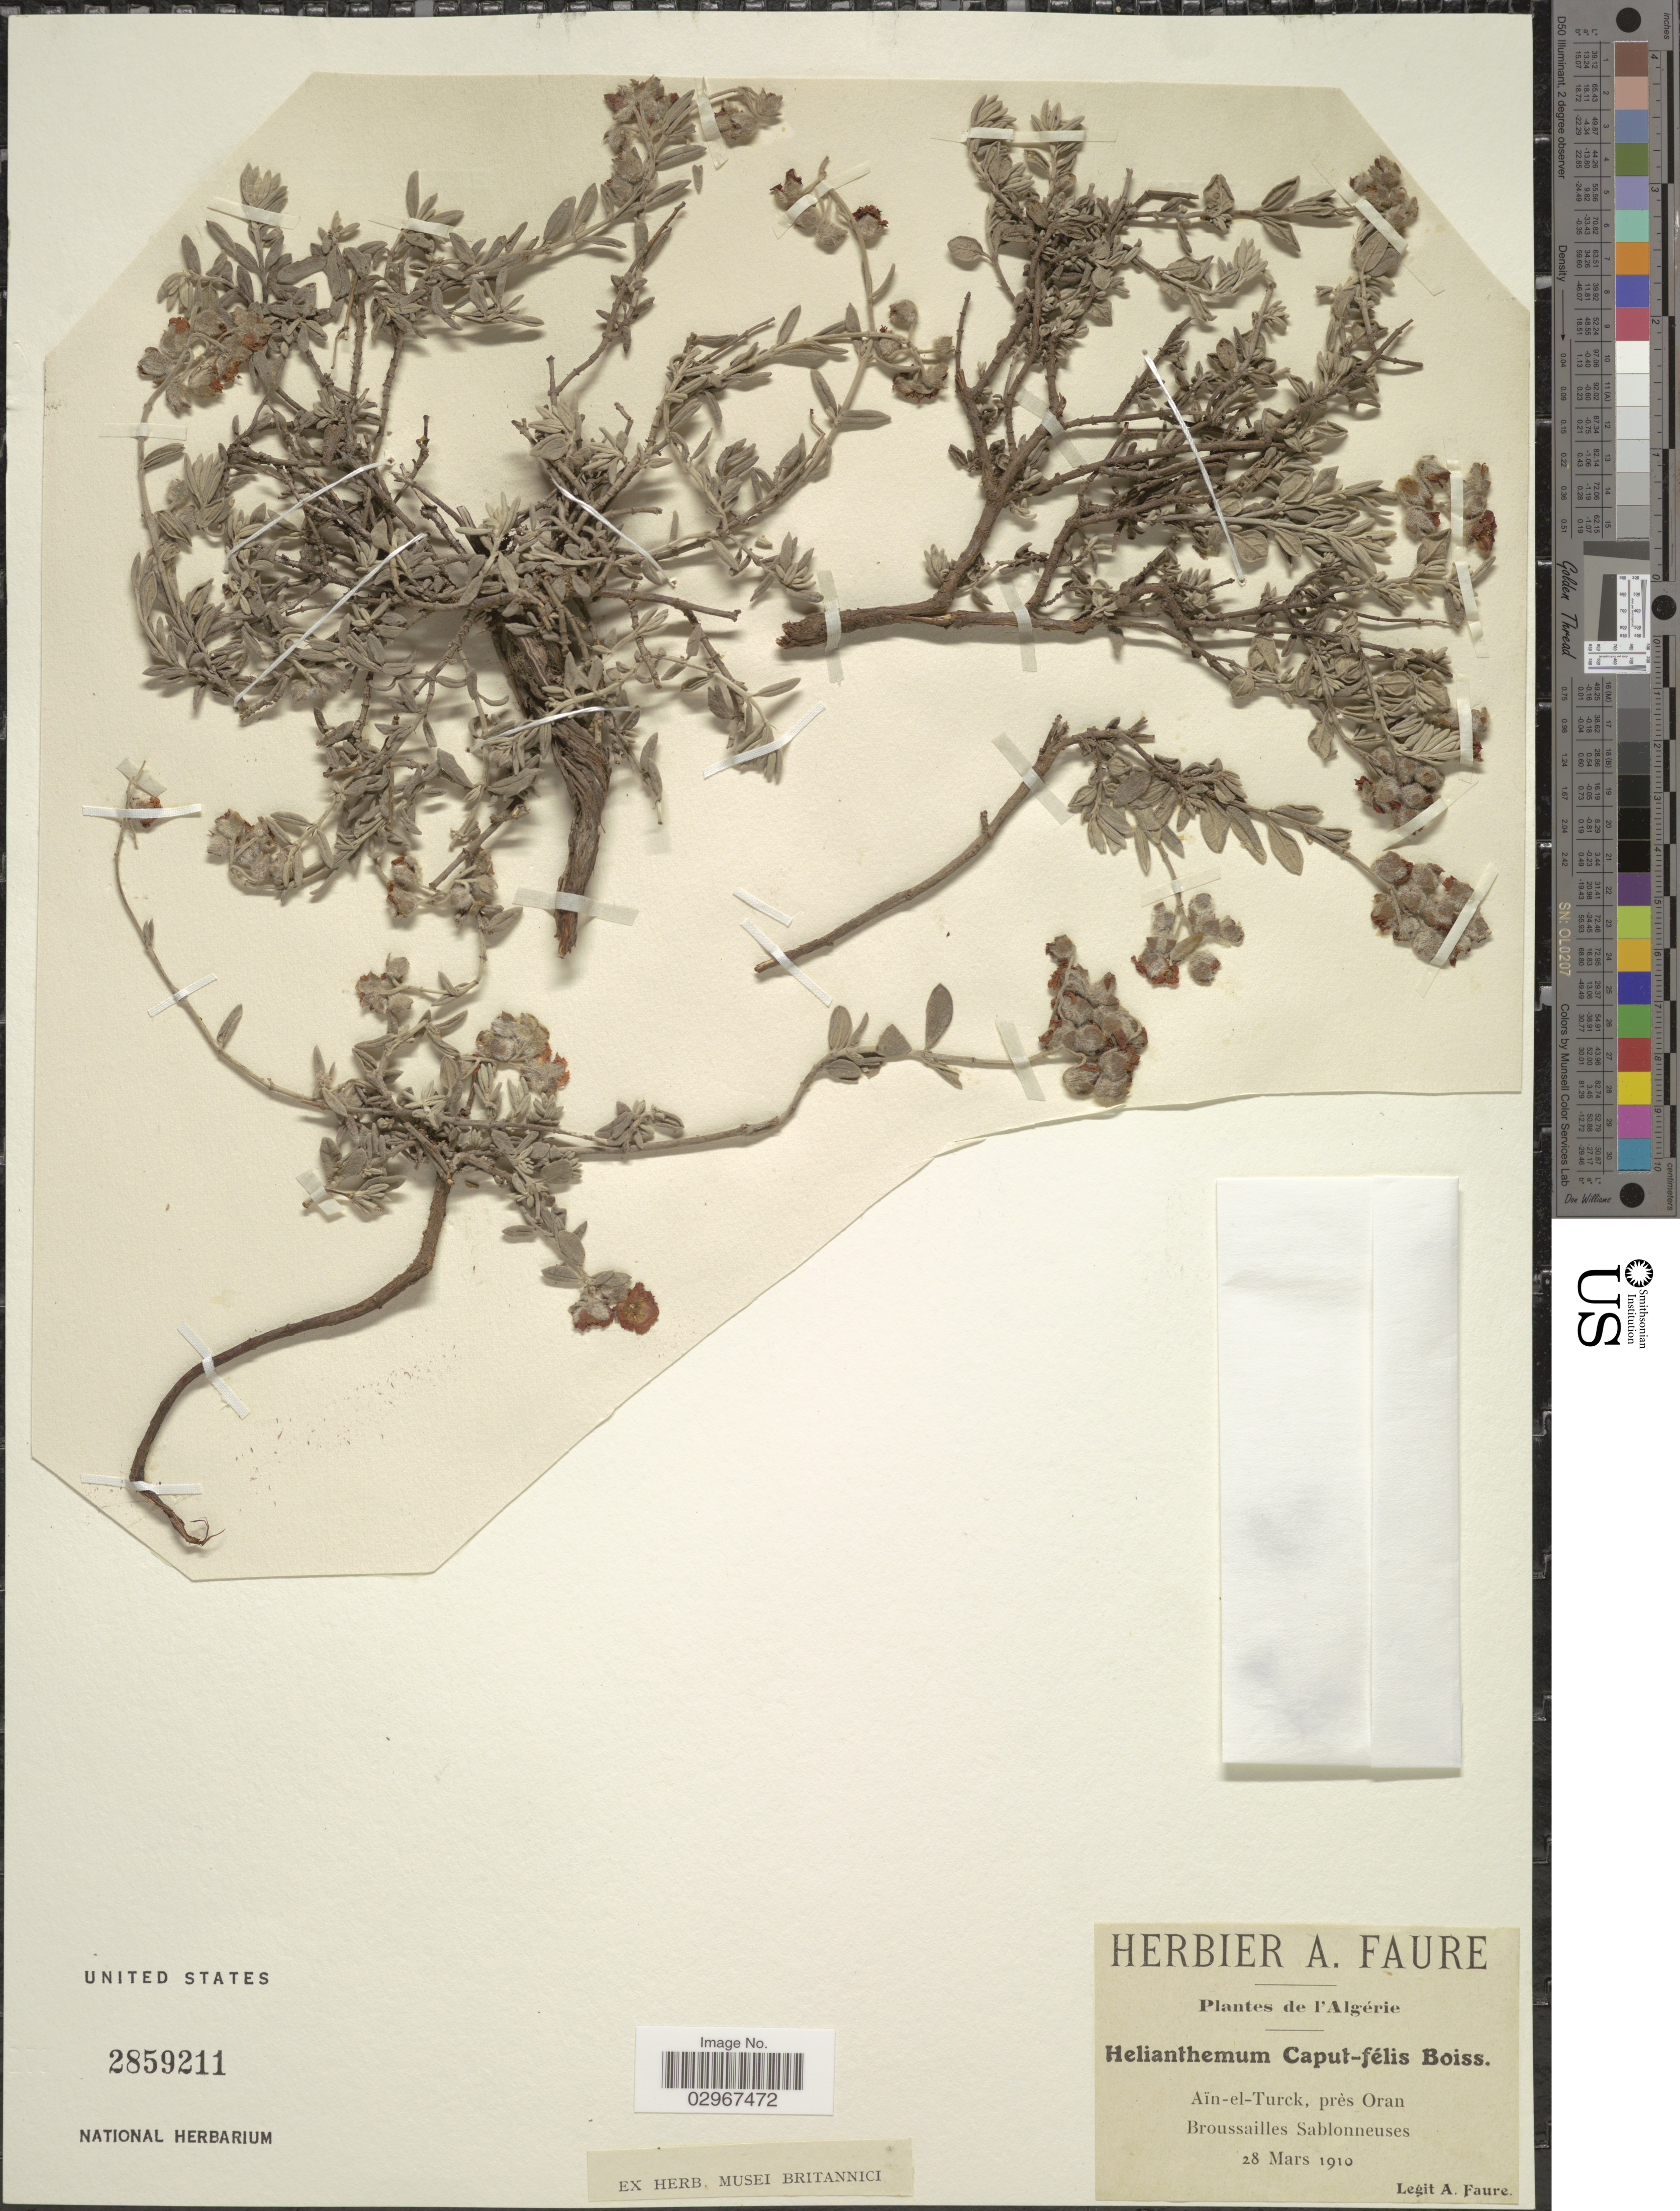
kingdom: Plantae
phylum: Tracheophyta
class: Magnoliopsida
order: Malvales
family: Cistaceae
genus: Helianthemum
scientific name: Helianthemum caput-felis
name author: Boiss.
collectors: A. Faure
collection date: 1910-03-28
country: Algeria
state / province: Oran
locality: Aïn-el-Turck, près Oran.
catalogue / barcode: US 2859211